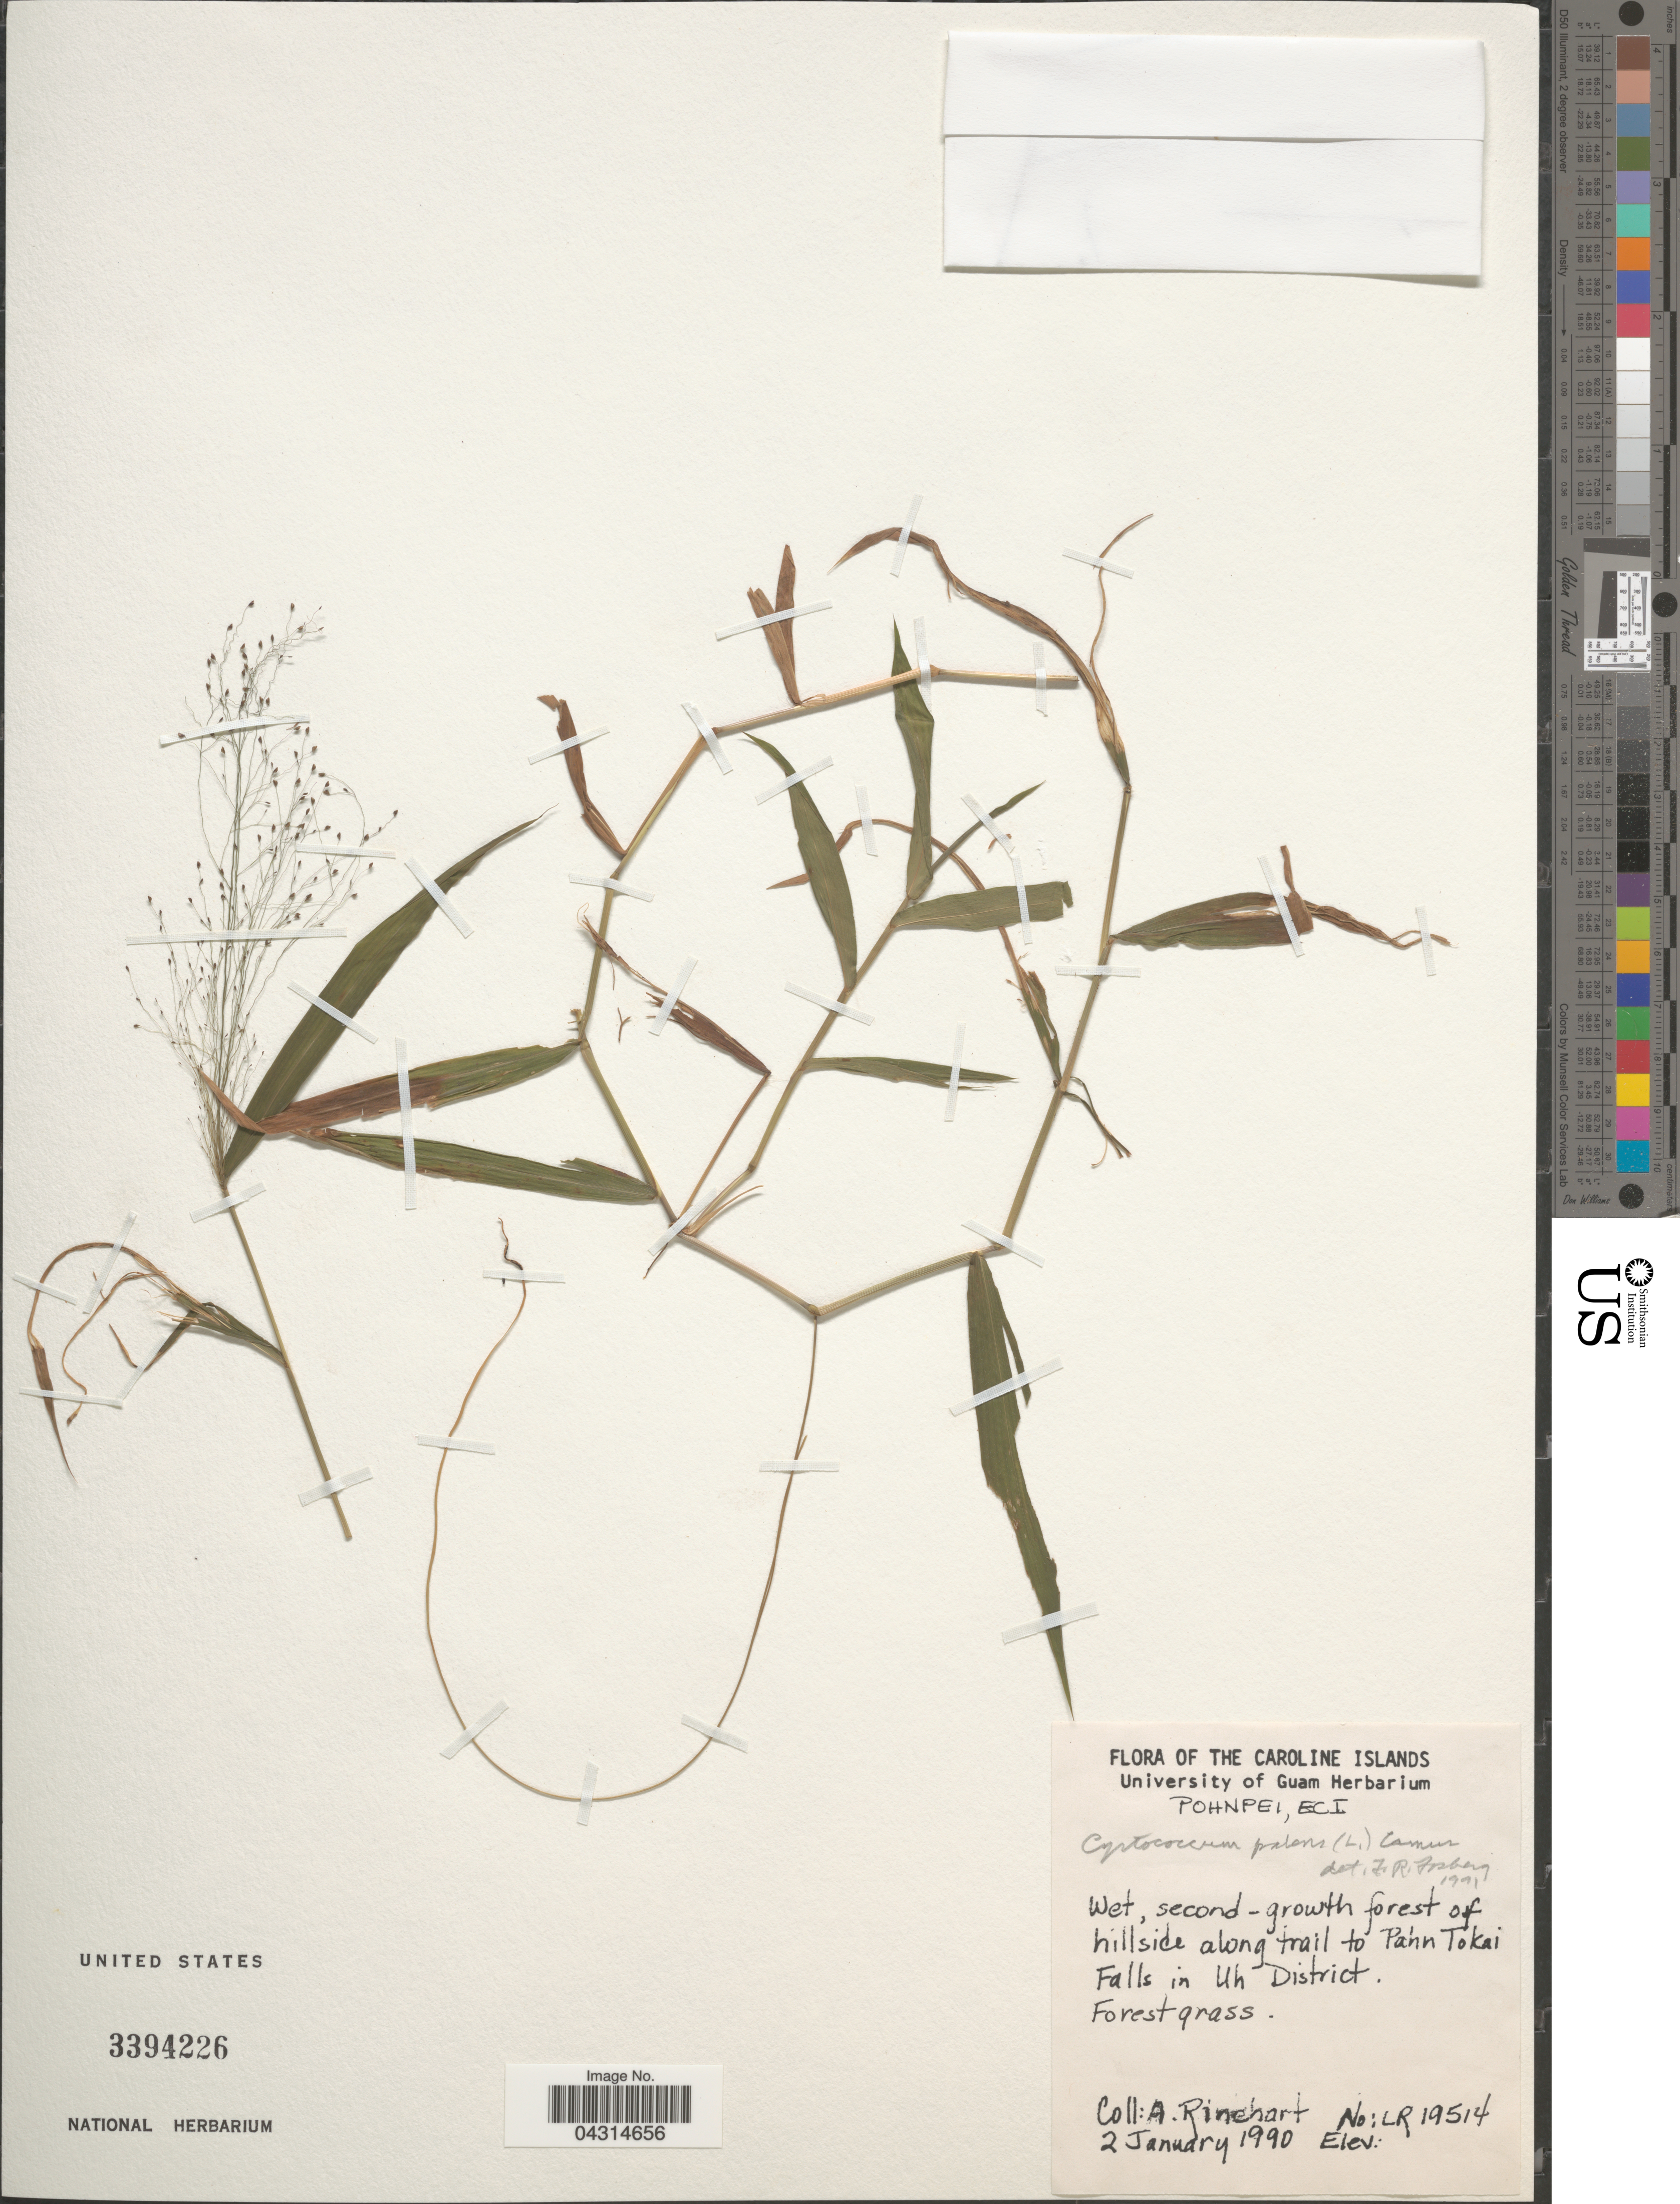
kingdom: Plantae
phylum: Tracheophyta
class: Liliopsida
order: Poales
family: Poaceae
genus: Cyrtococcum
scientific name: Cyrtococcum patens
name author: (L.) A. Camus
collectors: A. Rinehart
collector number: LR19514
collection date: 1990-01-02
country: Micronesia, Federated States of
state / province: Pohnpei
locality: The Caroline Islands. ECI. Wet, second-growth forest of hillside along trail to Pann Tokai Falls in Uh District.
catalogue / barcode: US 3394226